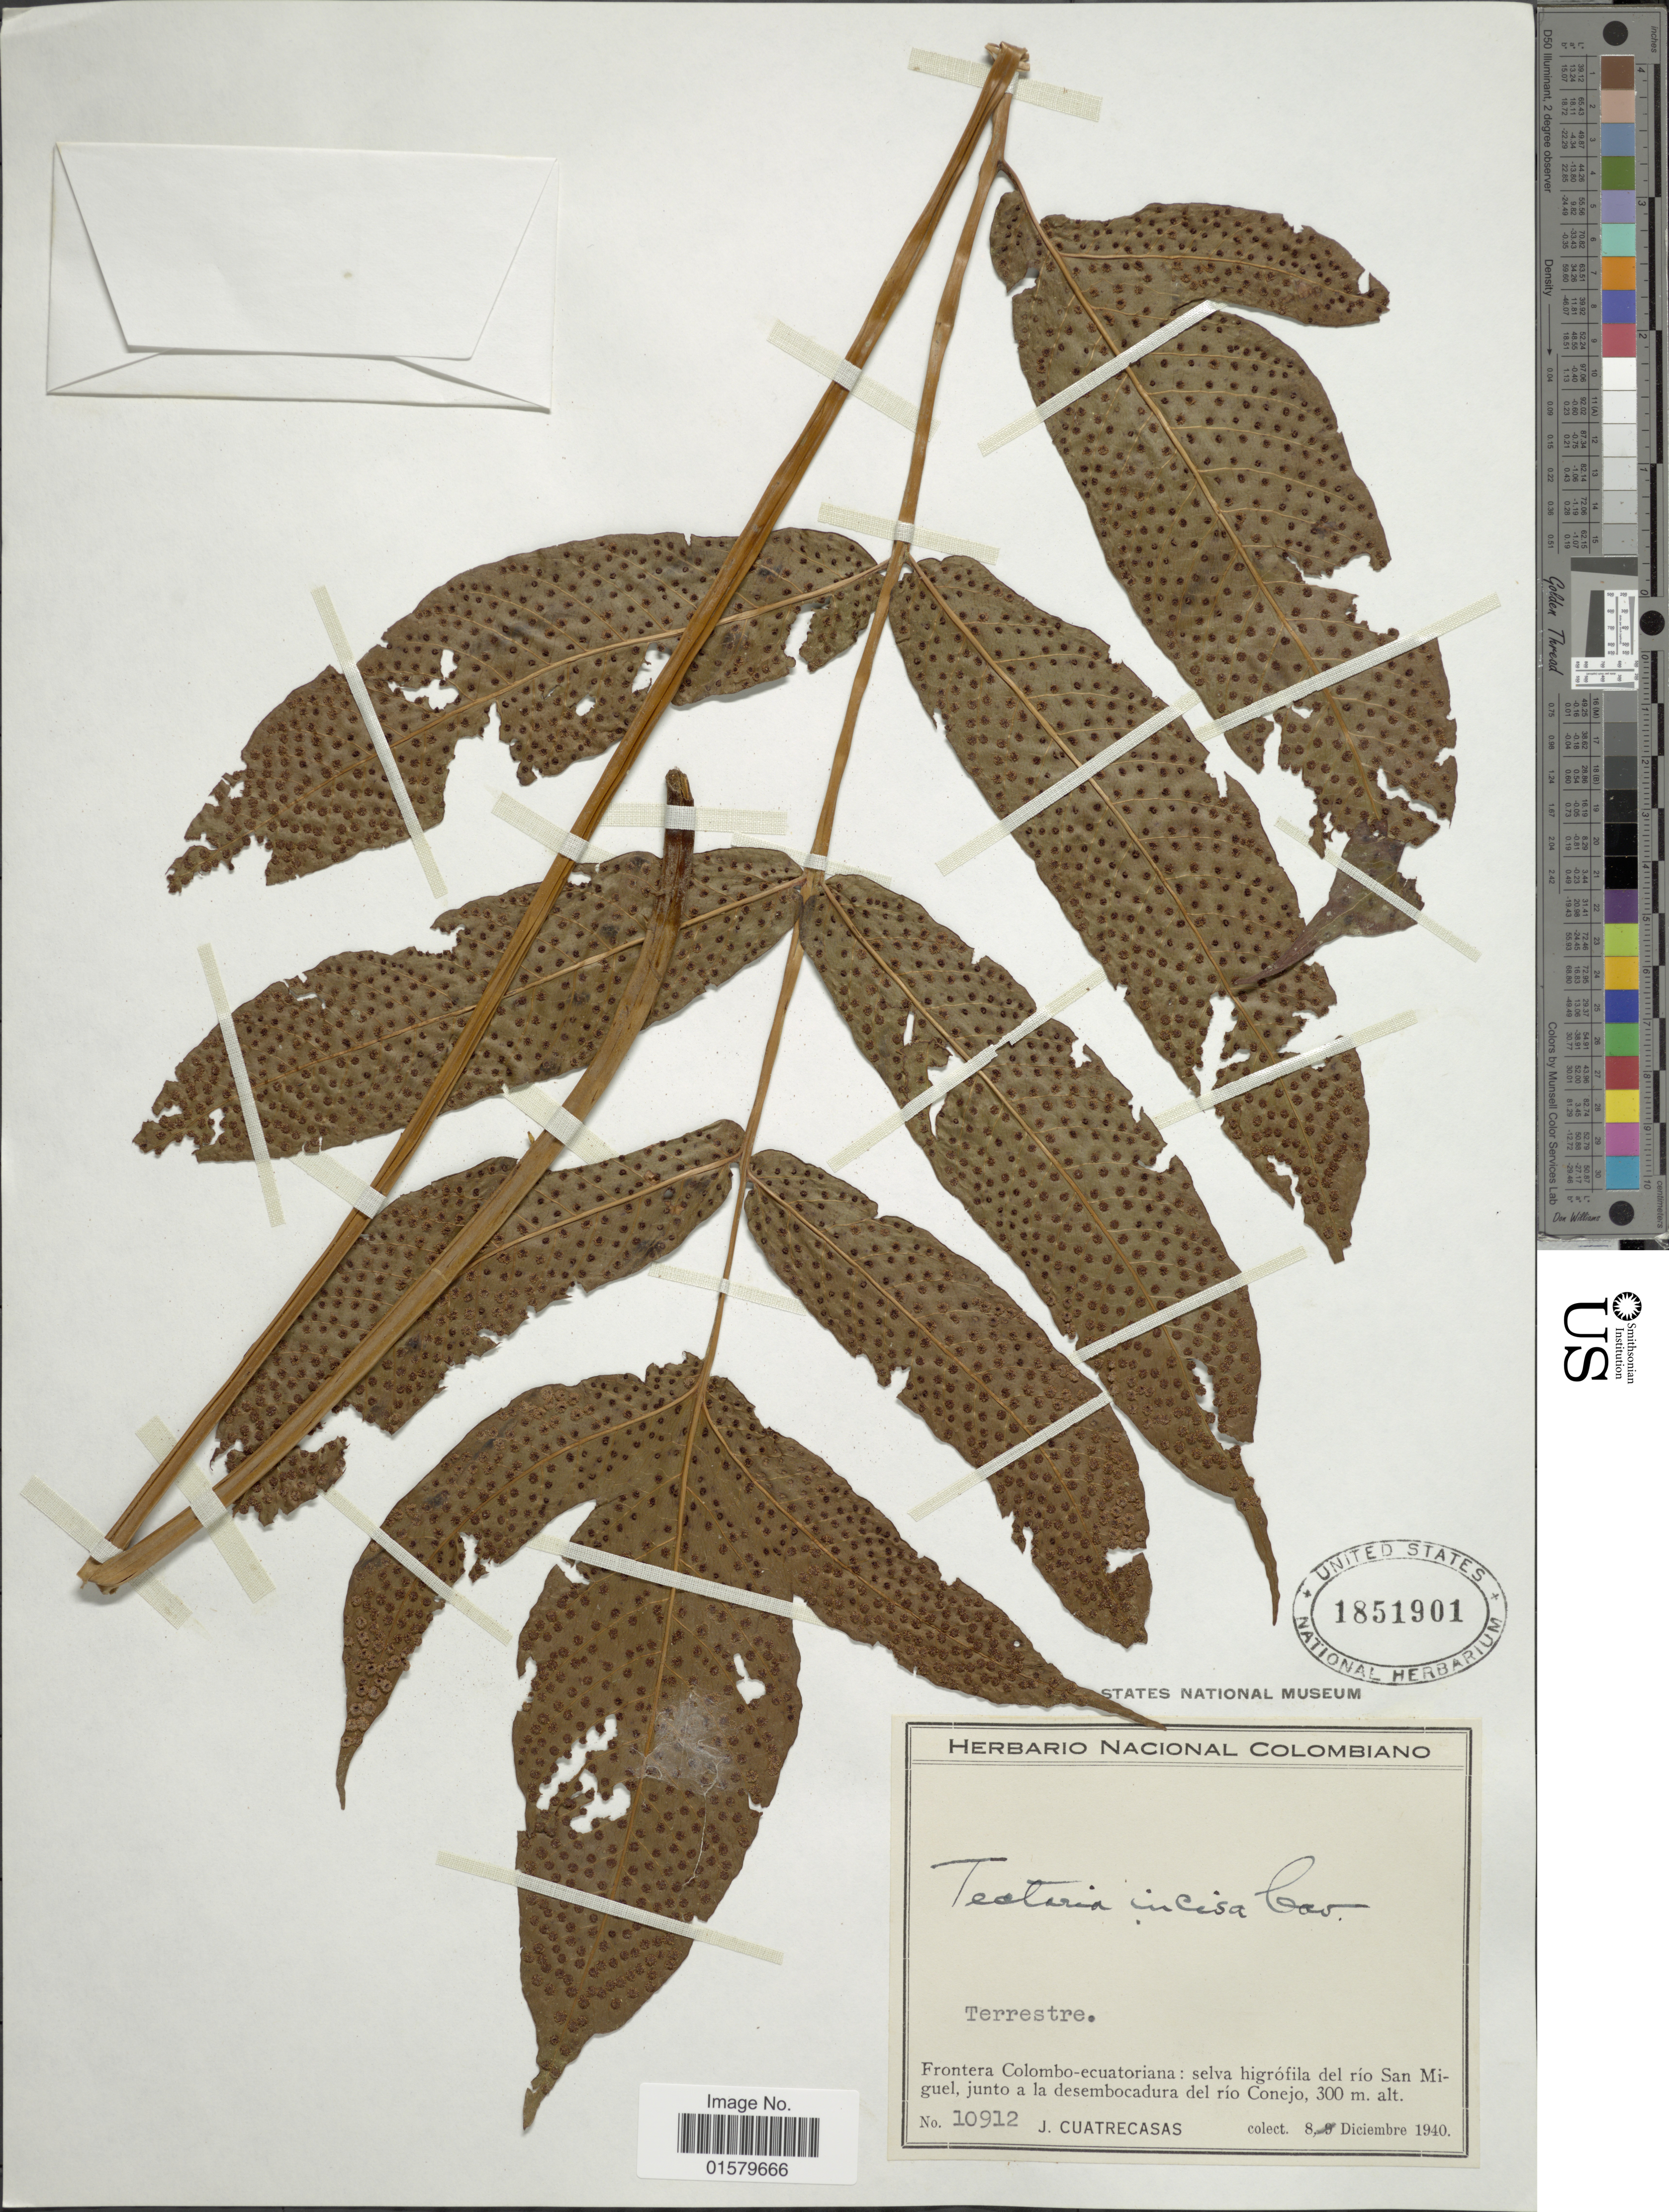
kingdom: Plantae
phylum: Tracheophyta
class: Polypodiopsida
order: Polypodiales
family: Tectariaceae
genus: Tectaria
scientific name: Tectaria incisa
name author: Cav.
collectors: J. Cuatrecasas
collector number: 10912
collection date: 1940-12-08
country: Colombia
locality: Frontera Colombo - ecuatoriana: selva higrofila del rio San Miguel, junto a la desembocadura del rio Conejo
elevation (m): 300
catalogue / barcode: US 1851901